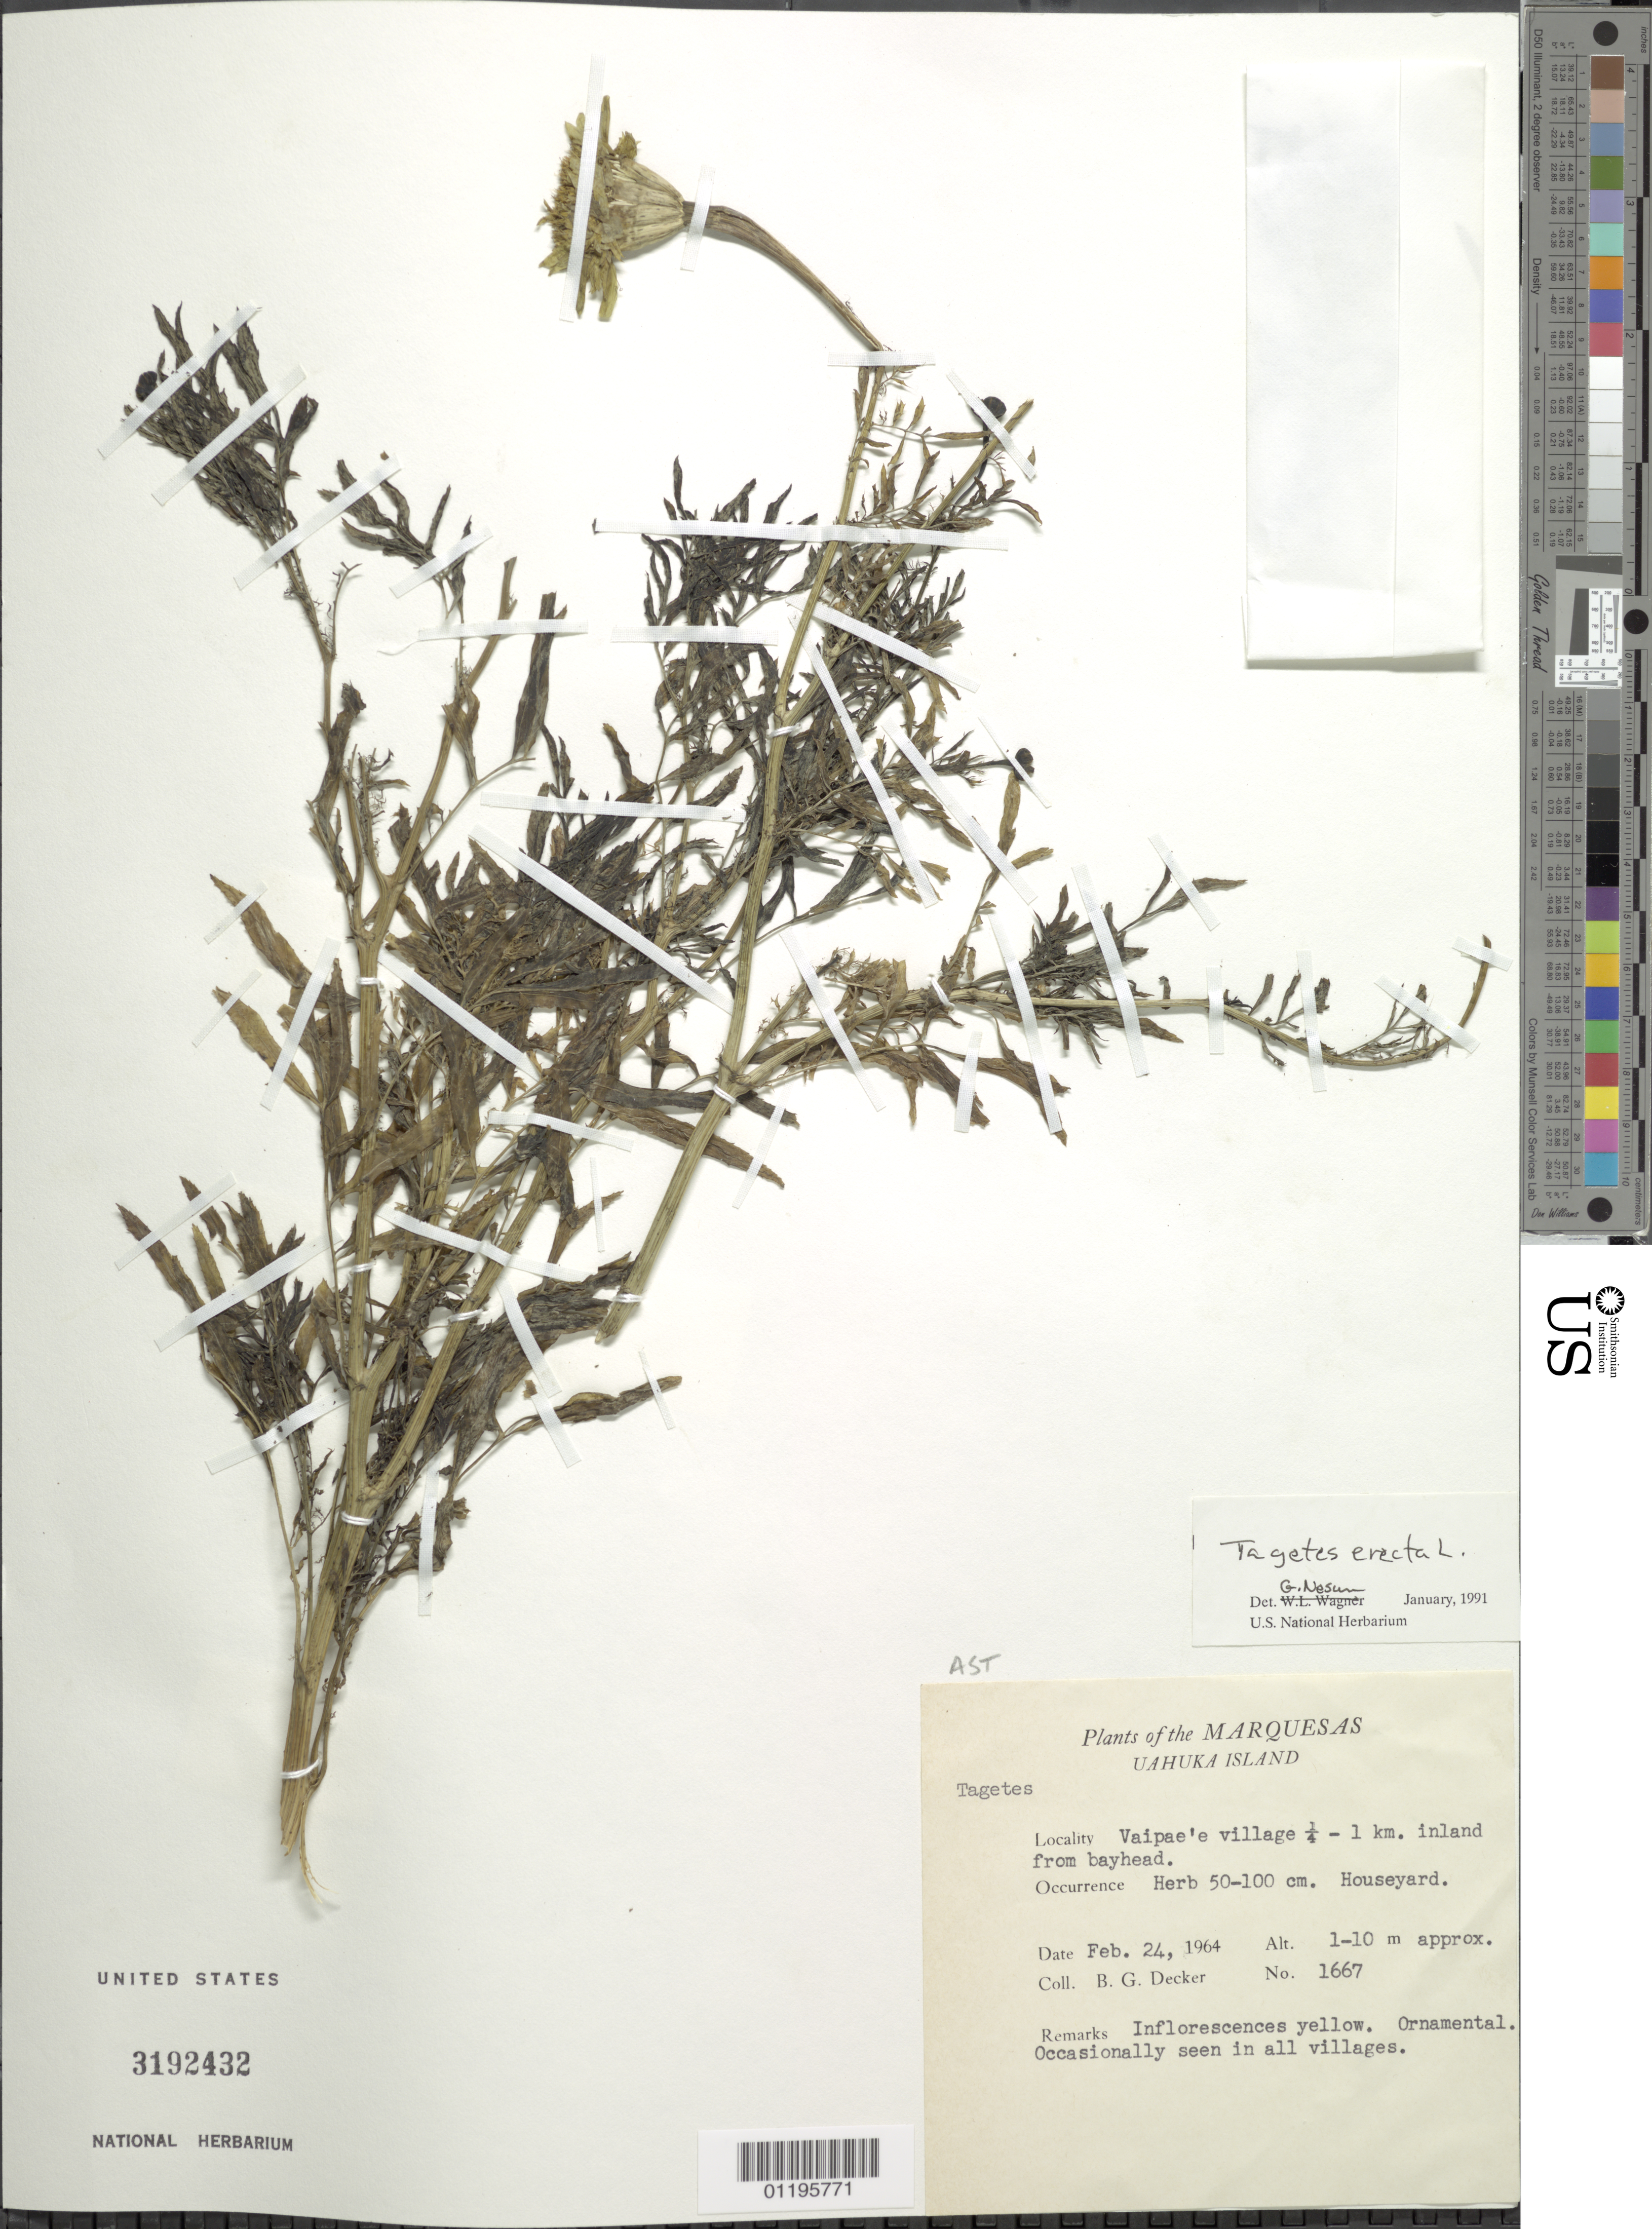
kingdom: Plantae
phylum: Tracheophyta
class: Magnoliopsida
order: Asterales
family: Asteraceae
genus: Tagetes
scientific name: Tagetes erecta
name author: L.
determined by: Nesom, Guy L.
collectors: B. G. Decker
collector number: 1667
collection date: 1964-02-24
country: French Polynesia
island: Ua Huka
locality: Vaipae'e village, 0.25-1 km inland from bayhead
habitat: Houseyard. Ornamental, occasionally seen in all villages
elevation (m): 1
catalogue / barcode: US 3192432